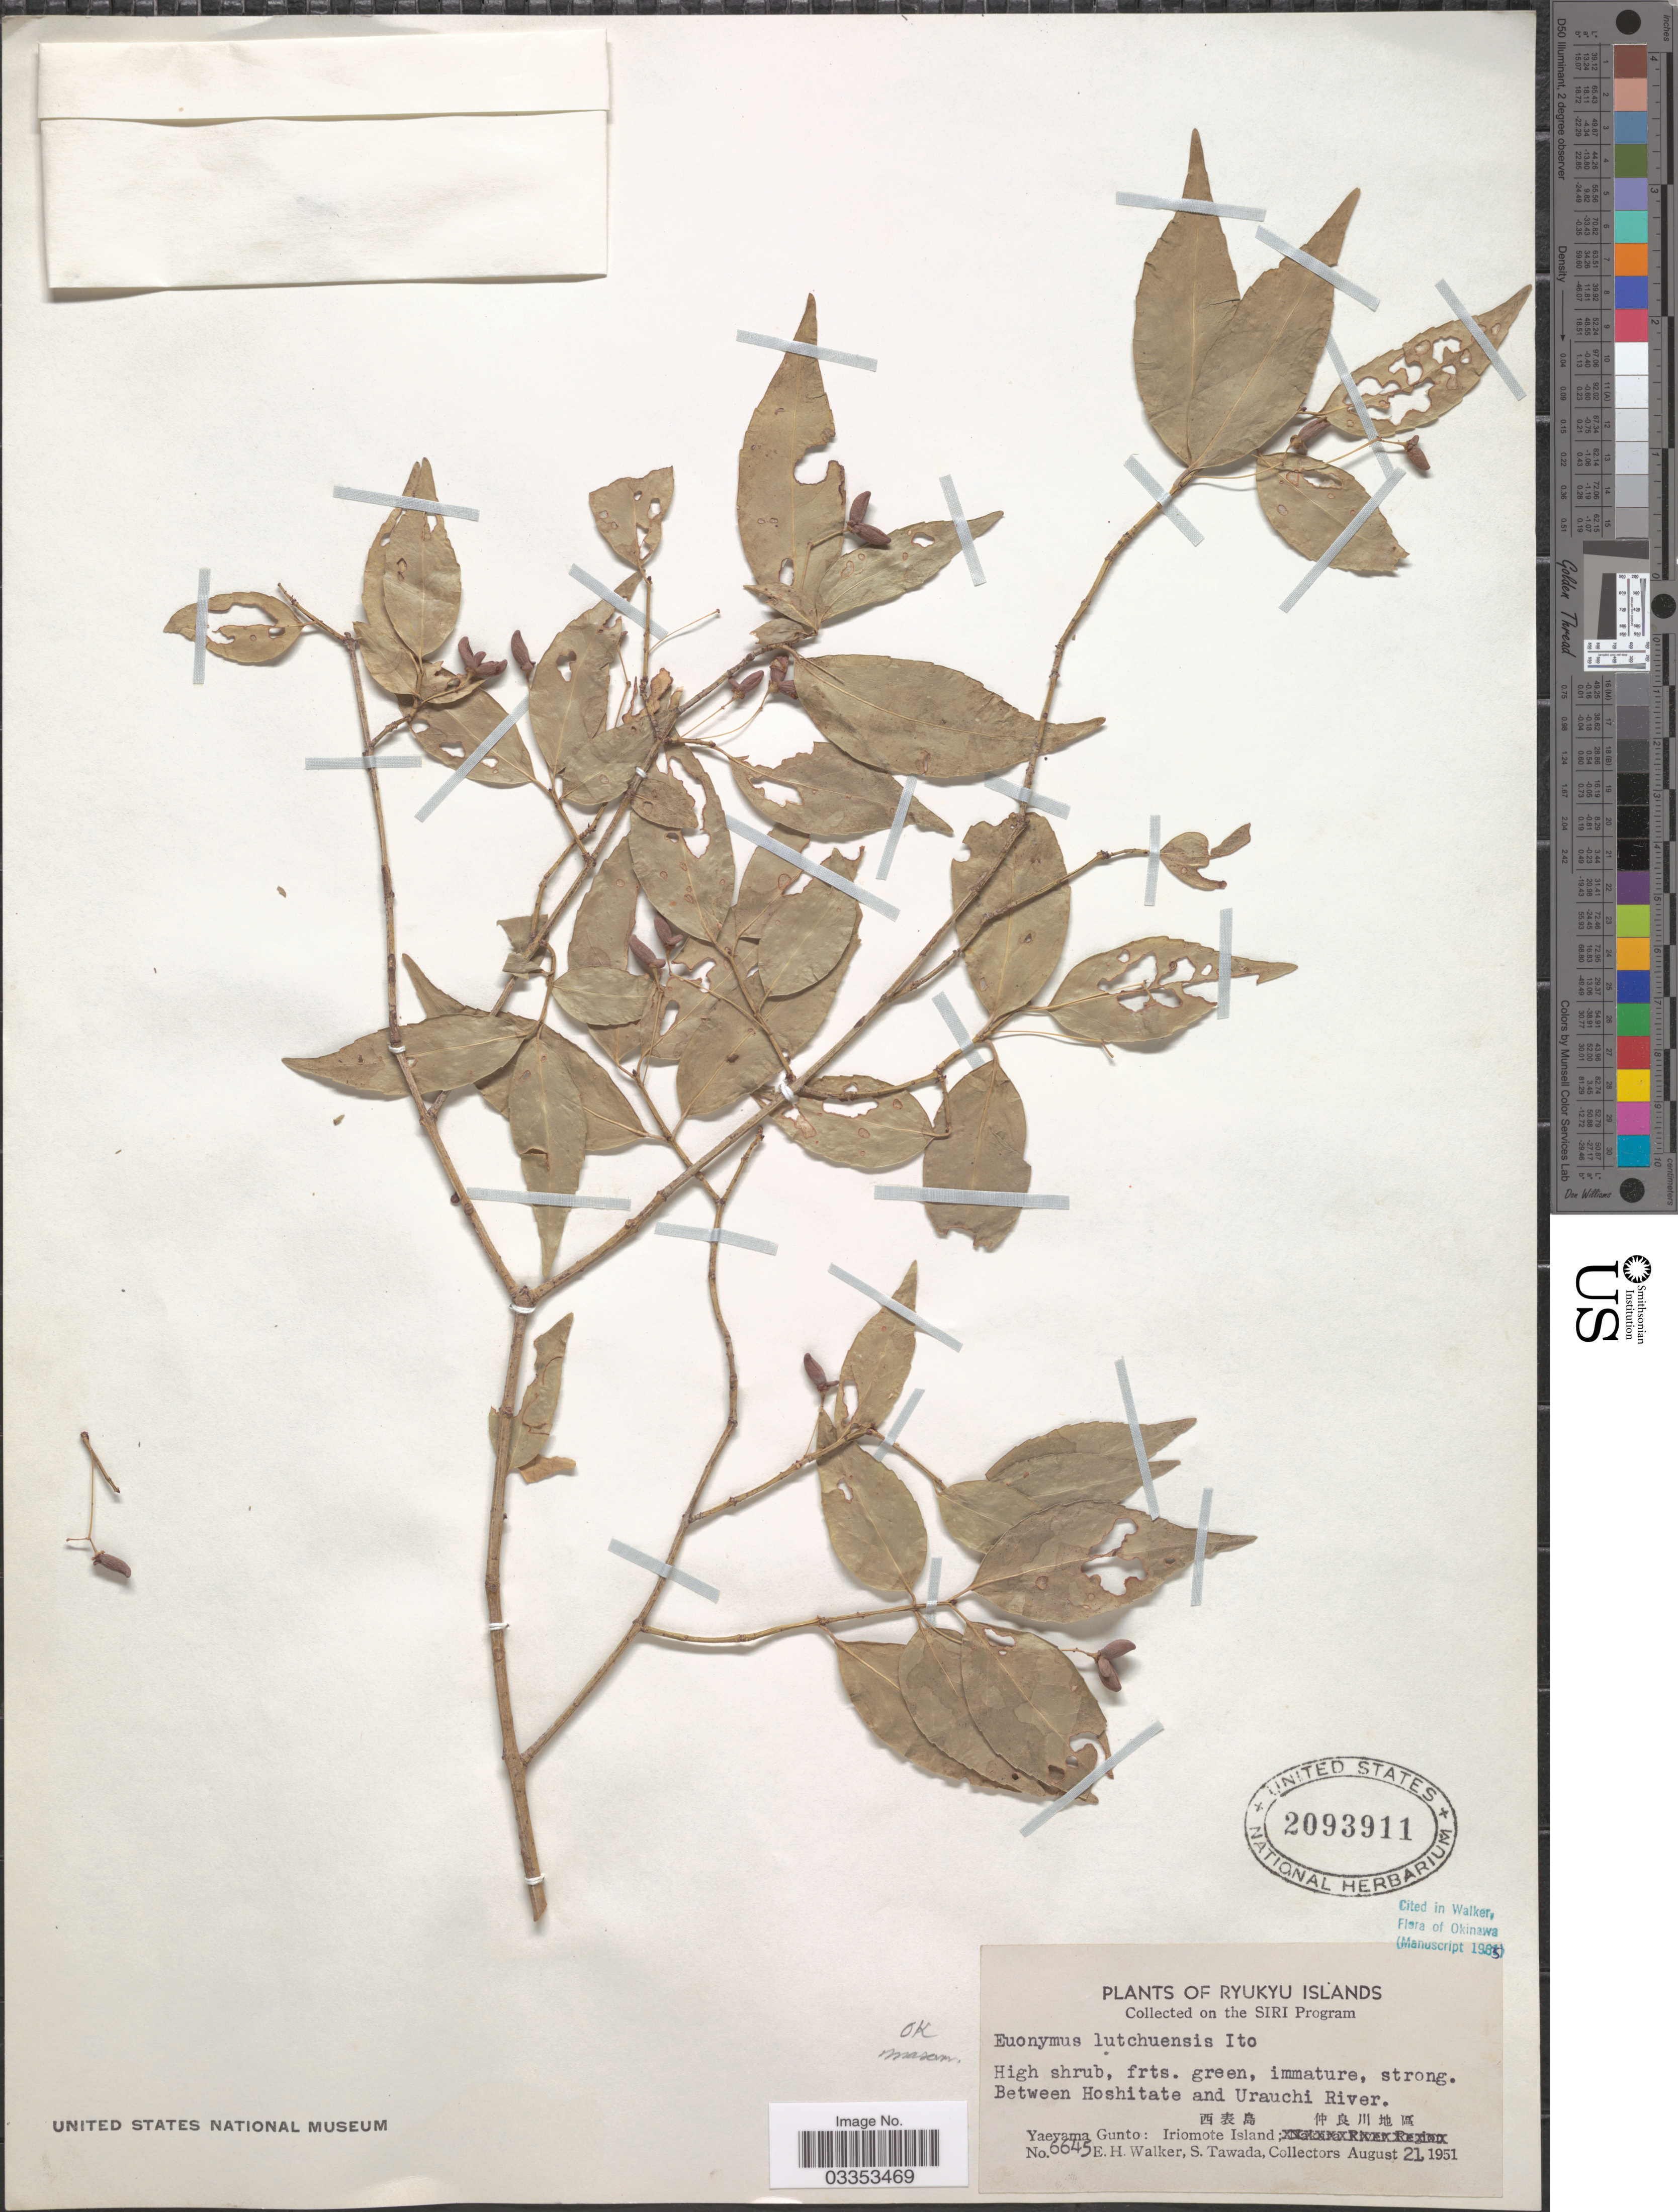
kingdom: Plantae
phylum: Tracheophyta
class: Magnoliopsida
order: Celastrales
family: Celastraceae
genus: Euonymus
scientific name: Euonymus lutchuensis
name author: T. Itô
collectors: E. H. Walker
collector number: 6645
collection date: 1951-08-21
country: Japan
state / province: Okinawa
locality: Ryukyu Islands. Between Hoshitate and Urauchi River. [Foreign script] [Foreign script]. Yaeyama Gunto: Iriomote Island.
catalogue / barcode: US 2093911